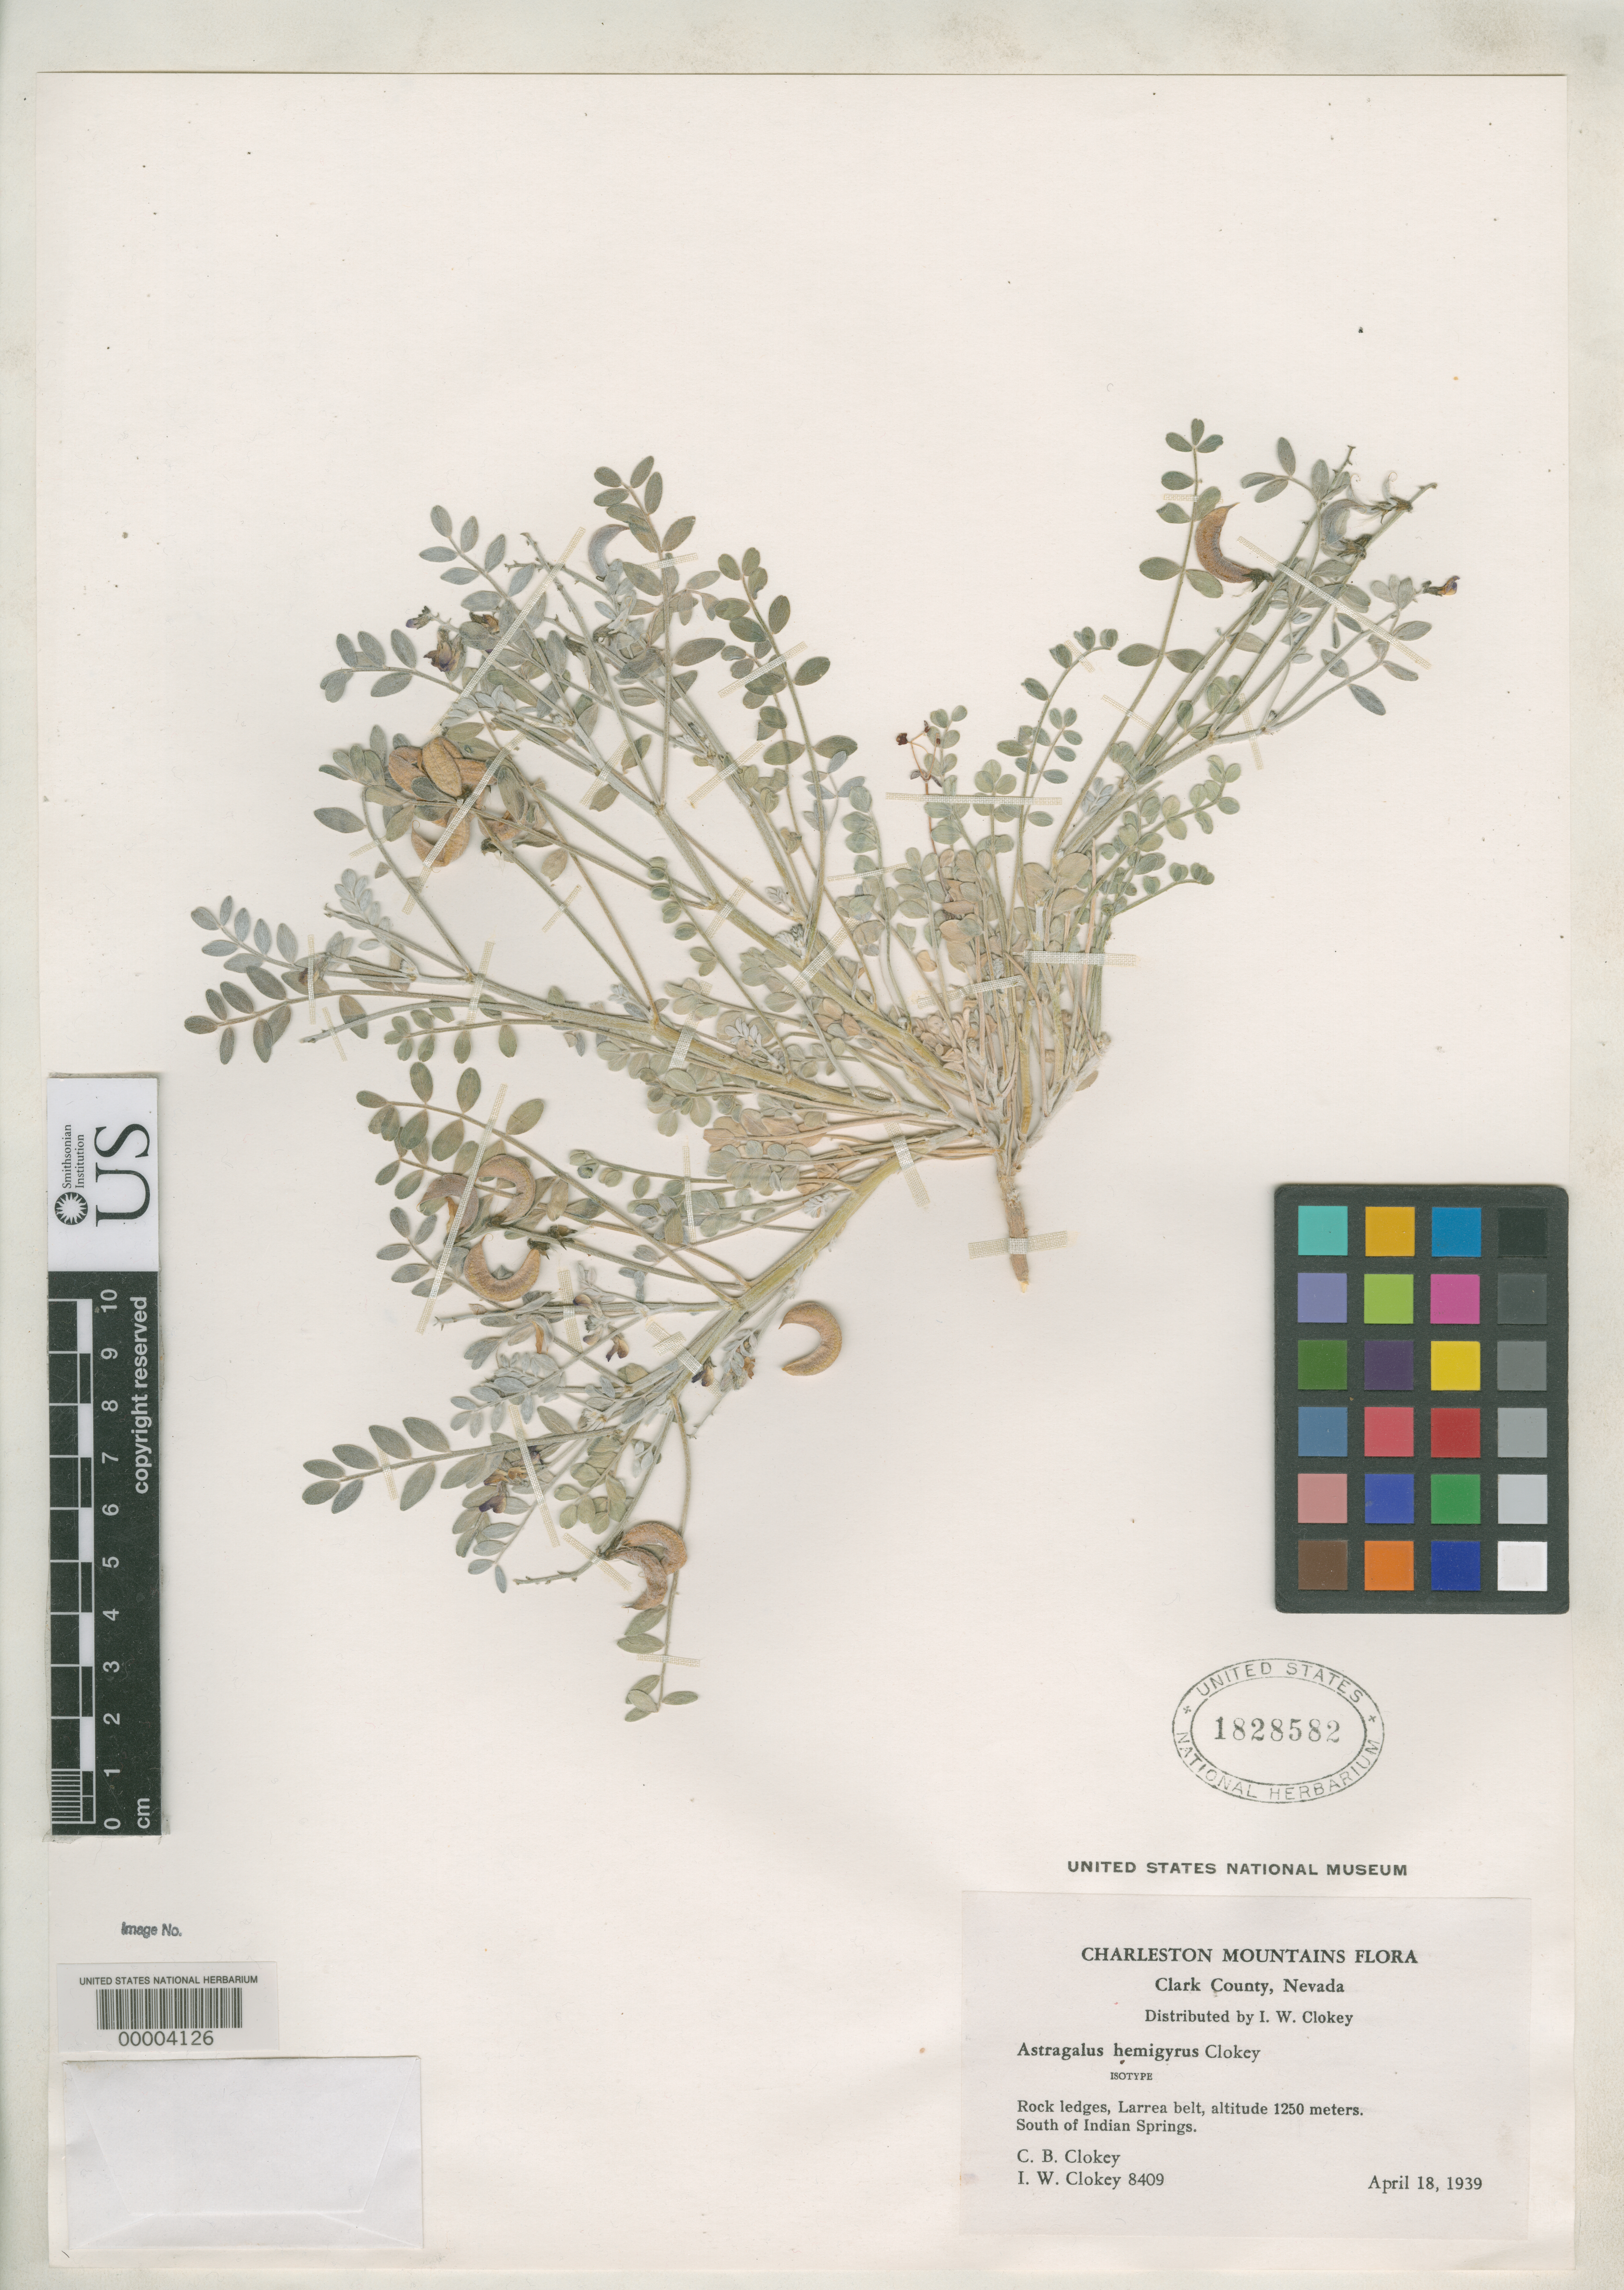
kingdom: Plantae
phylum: Tracheophyta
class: Magnoliopsida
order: Fabales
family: Fabaceae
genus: Astragalus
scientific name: Astragalus hemigyrus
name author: Clokey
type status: Isotype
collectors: I. W. Clokey & C. Clokey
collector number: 8409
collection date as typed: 18 Apr 1939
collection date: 1939-04-18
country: United States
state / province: Nevada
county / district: Clark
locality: Charleston Mountains, Indian Springs.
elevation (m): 1250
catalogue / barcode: US 1828582